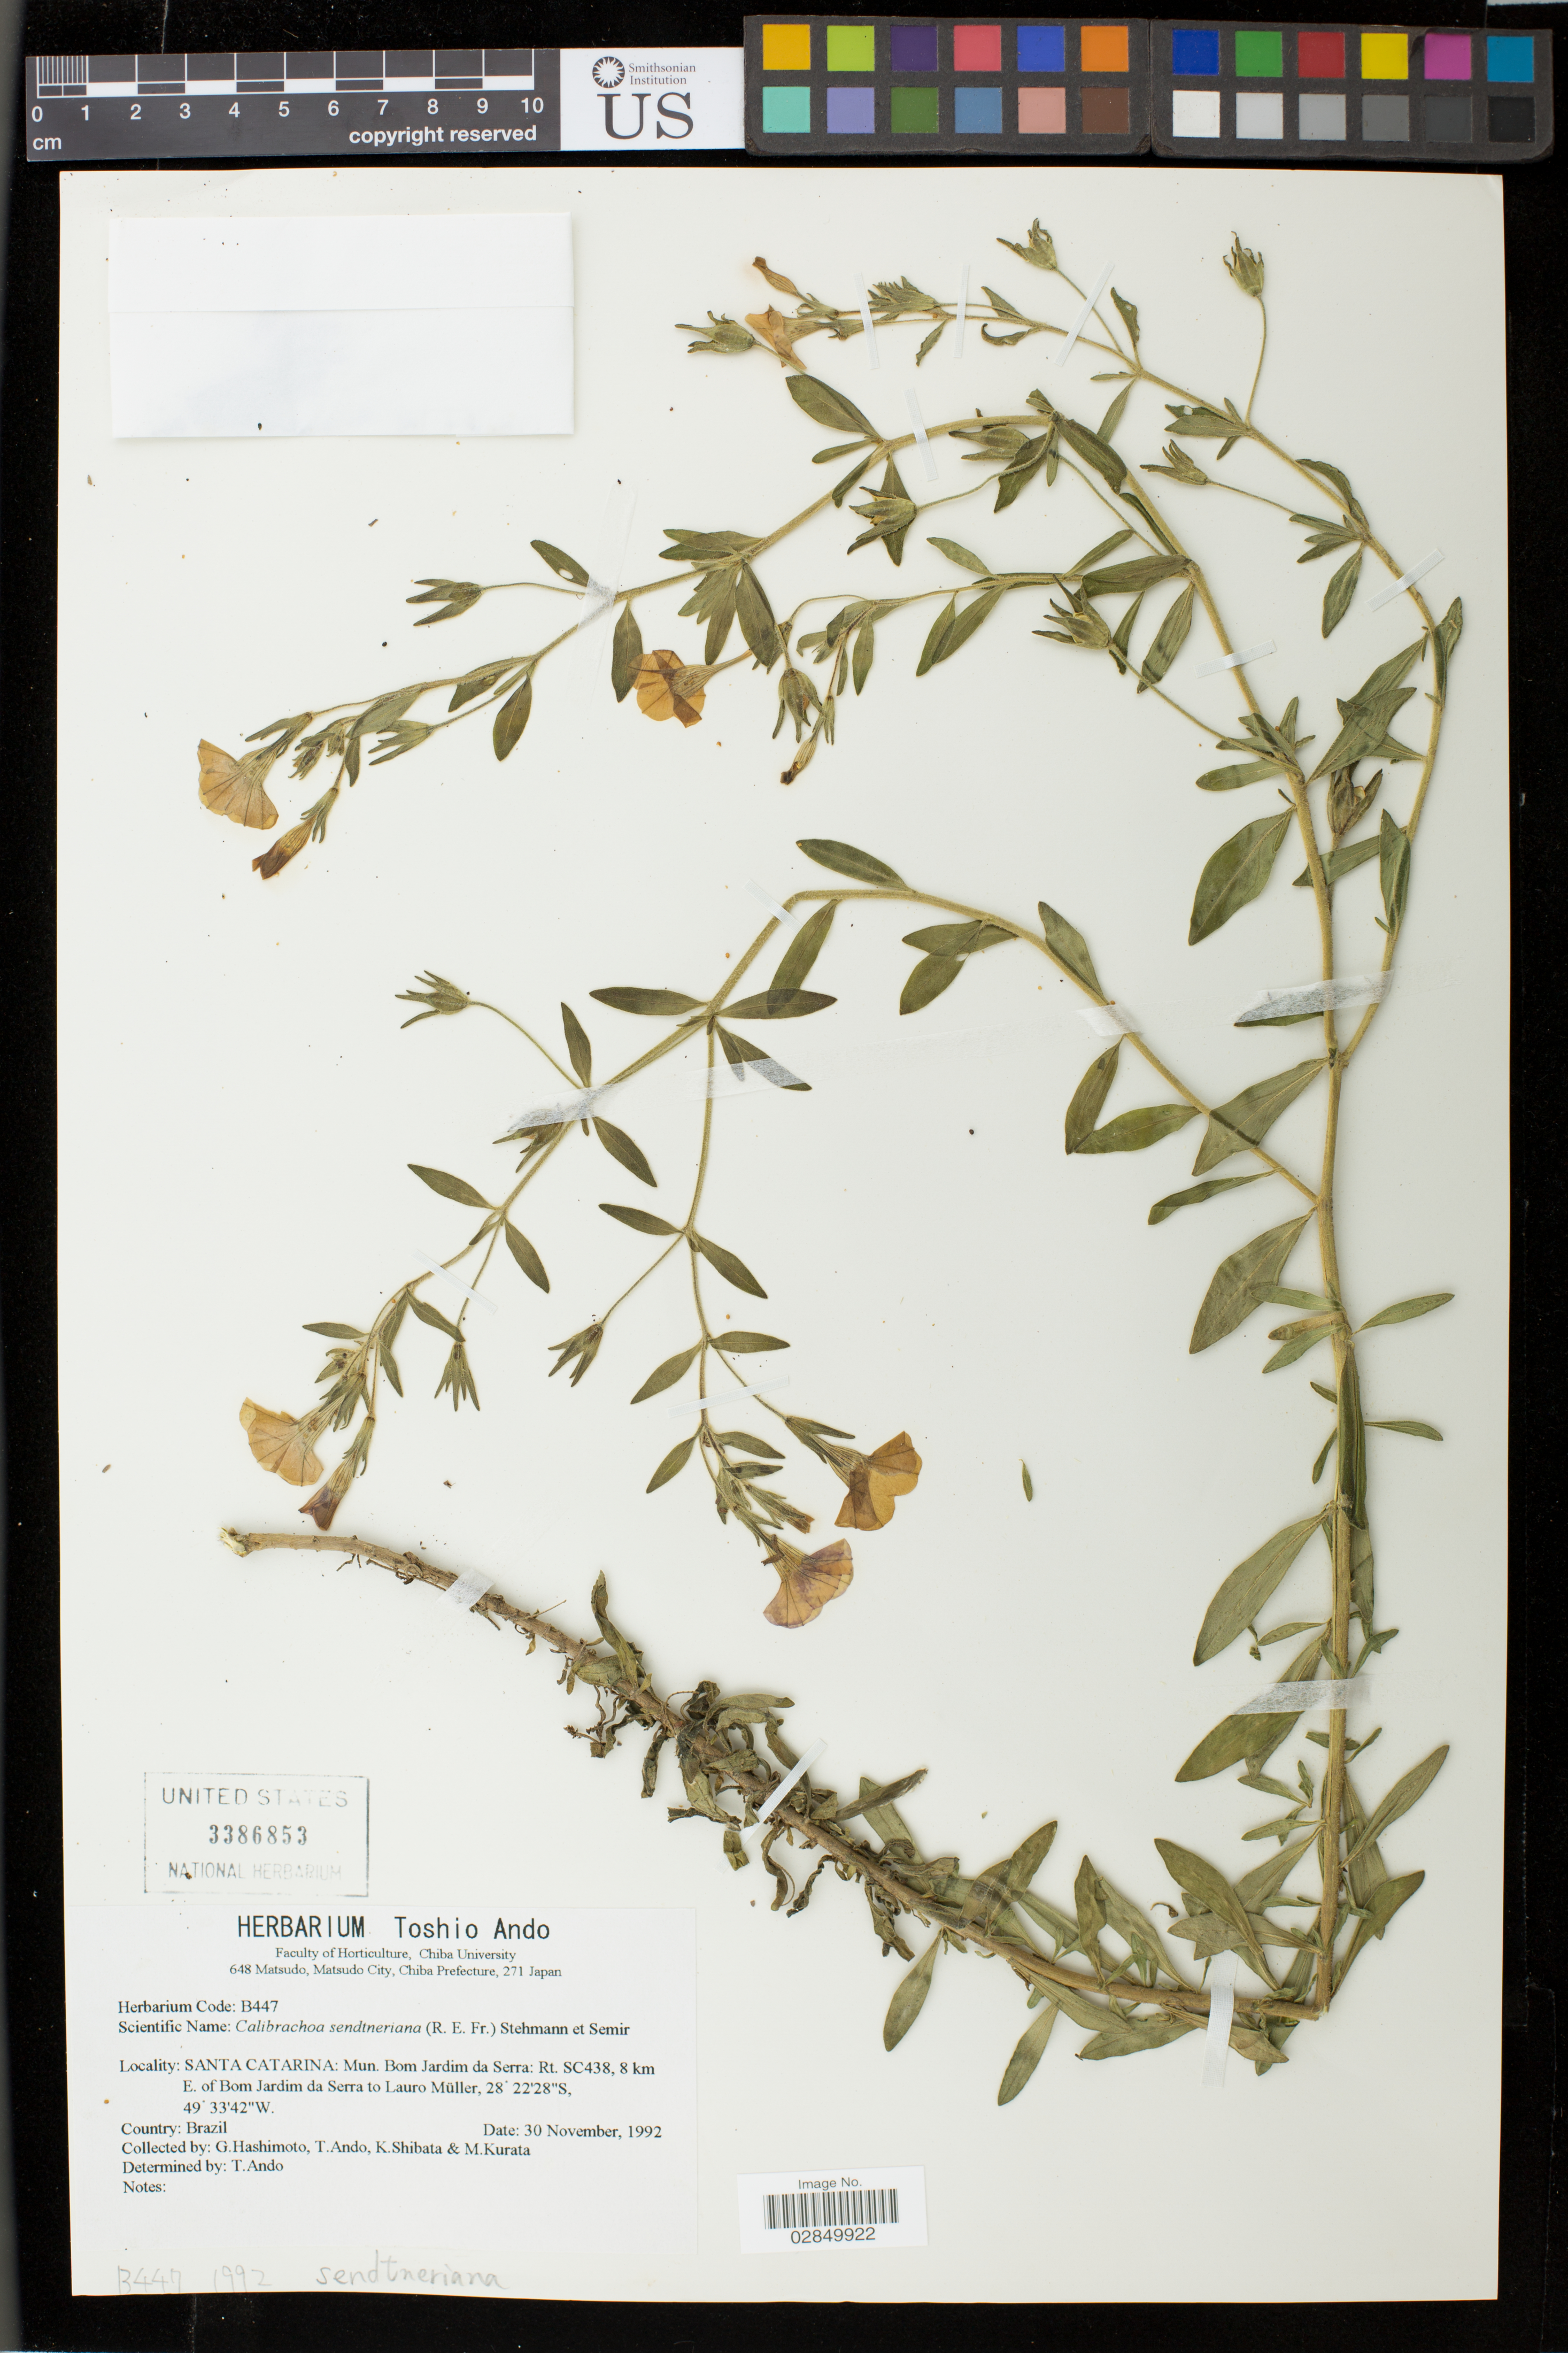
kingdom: Plantae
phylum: Tracheophyta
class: Magnoliopsida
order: Solanales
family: Solanaceae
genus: Calibrachoa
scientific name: Calibrachoa sendtneriana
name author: (R.E. Fr.) Stehmann & Semir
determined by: Ando, T.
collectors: G. Hashimoto, T. Ando, K. Shibata & M. Kurata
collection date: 1992-11-30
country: Brazil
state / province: Santa Catarina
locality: Mun. Bom Jardim da Serra: Rt. SC438, 8 km E. of Bom Jardim da Serra to Lauro Muller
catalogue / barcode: US 3386853